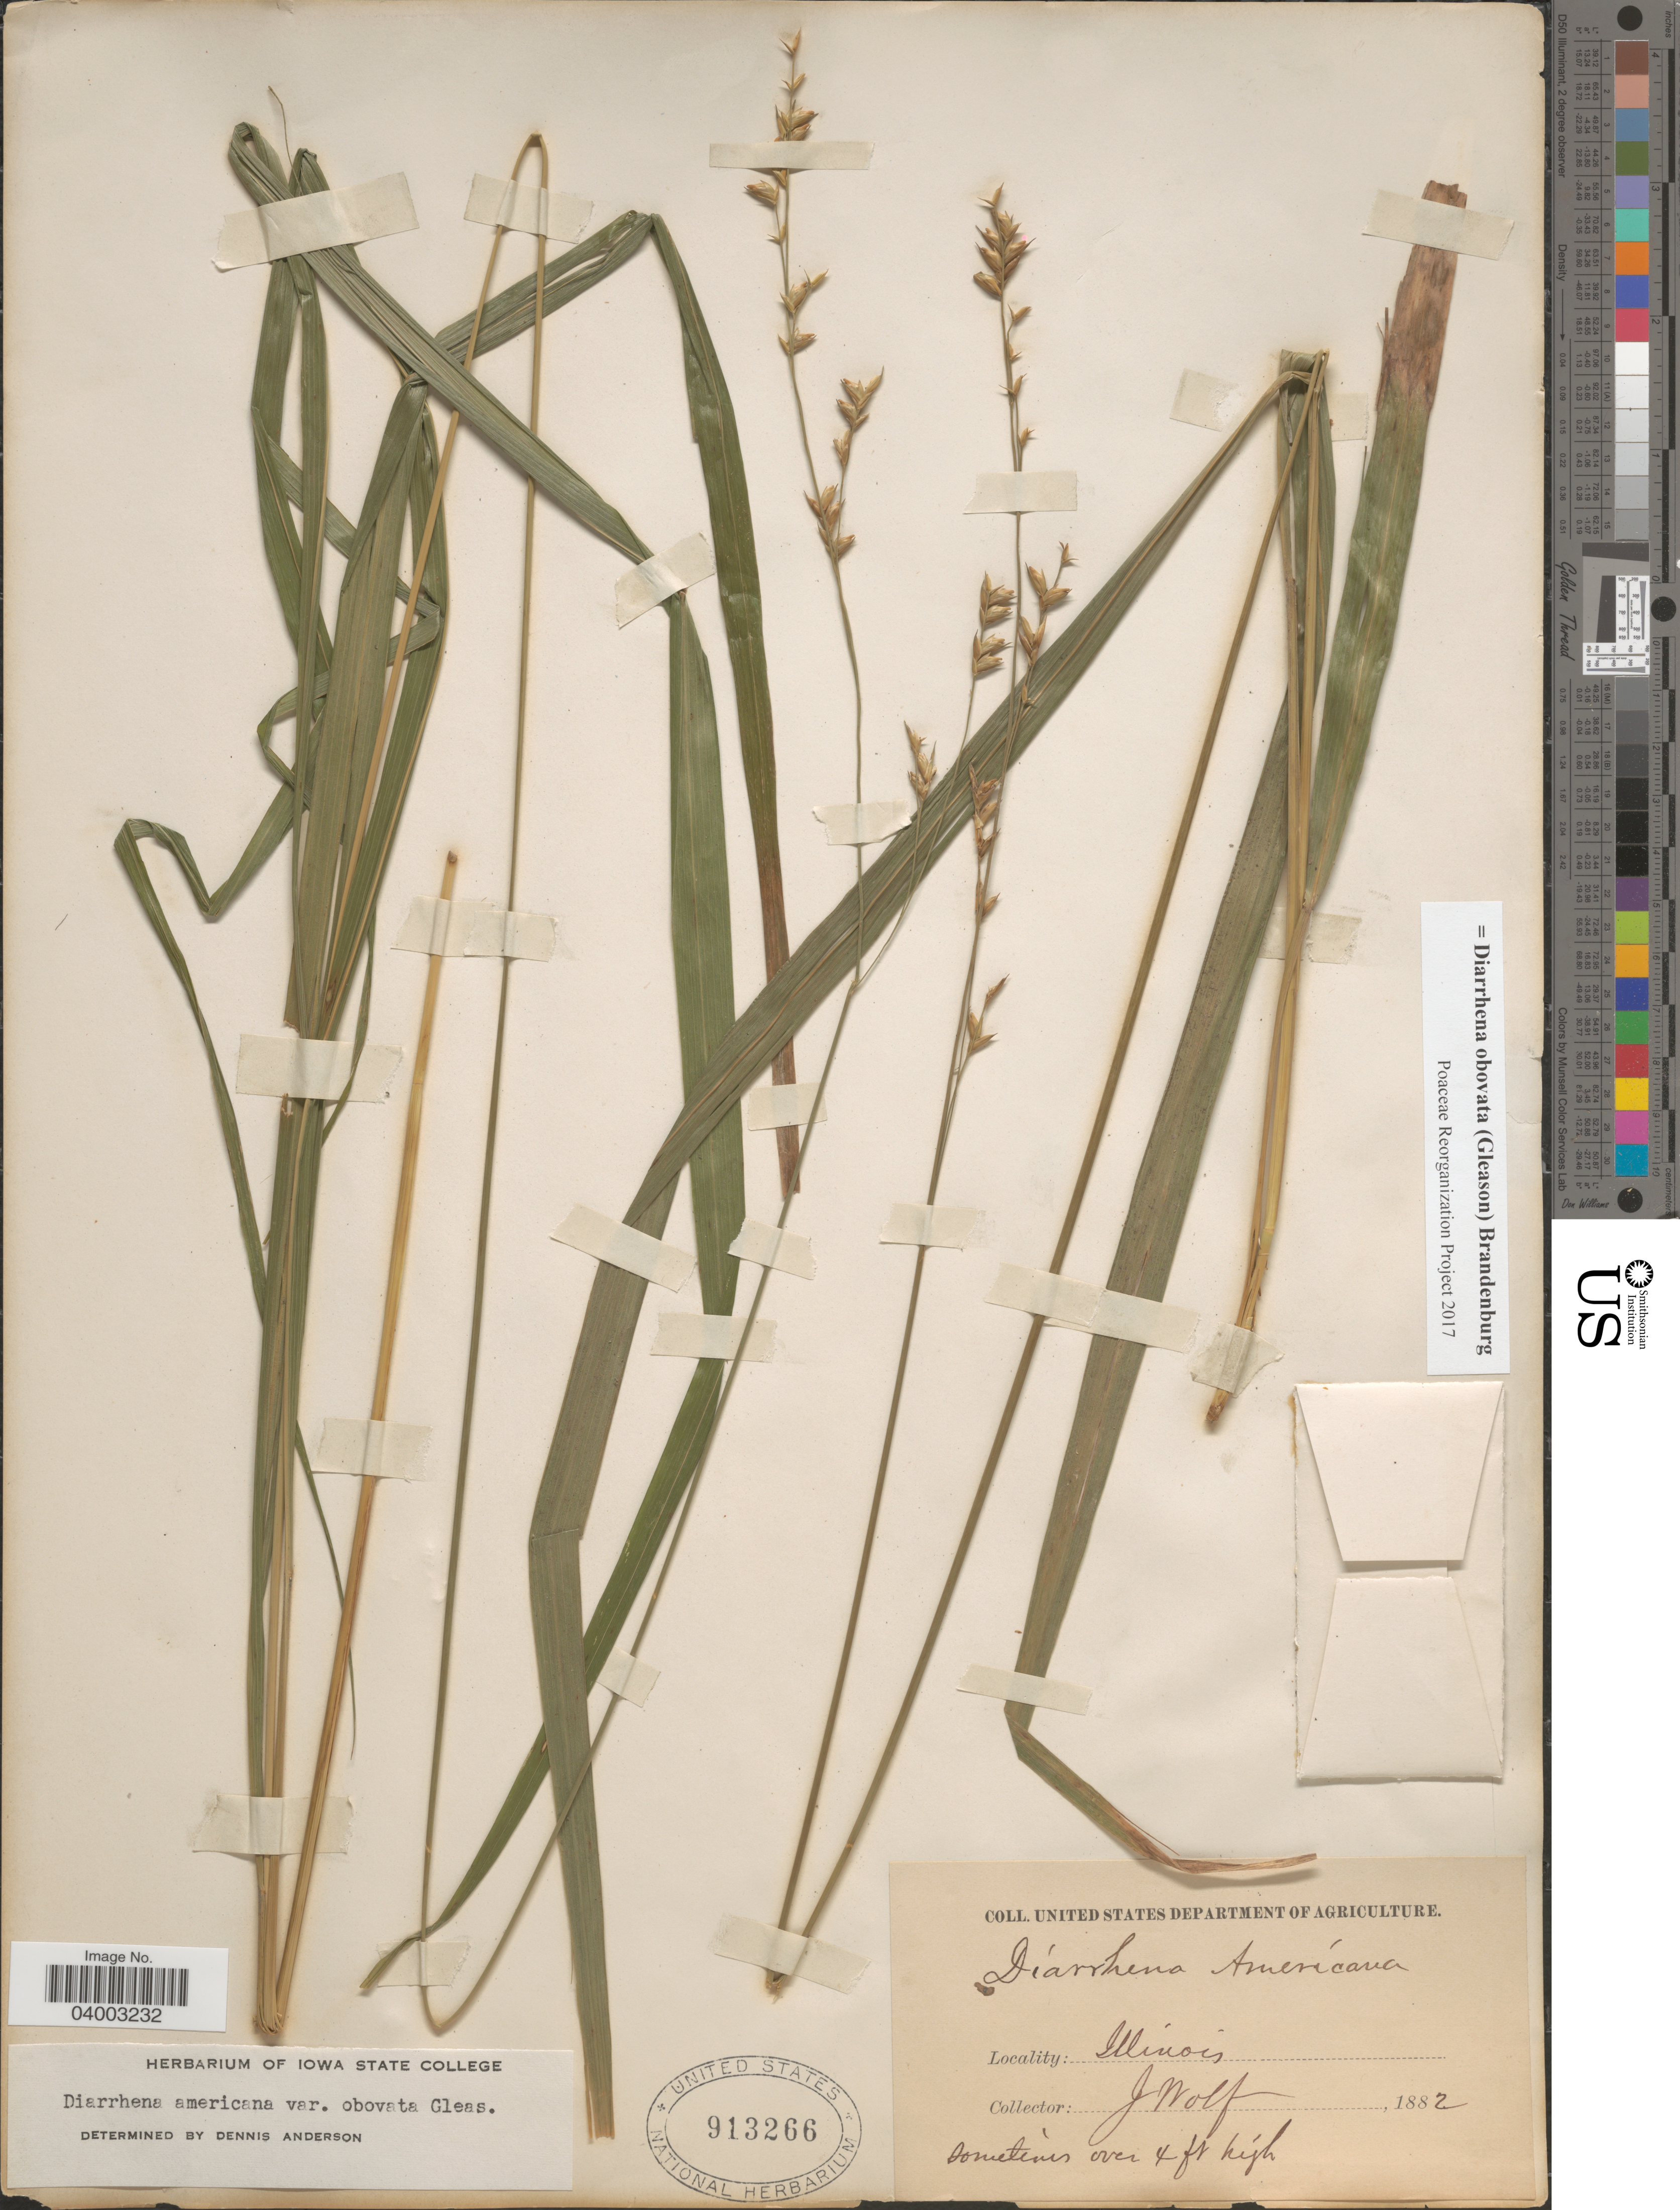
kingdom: Plantae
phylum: Tracheophyta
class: Liliopsida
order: Poales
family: Poaceae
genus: Diarrhena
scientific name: Diarrhena obovata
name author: (Gleason) Brandenburg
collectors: J. Wolf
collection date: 1882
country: United States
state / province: Illinois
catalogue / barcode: US 913266